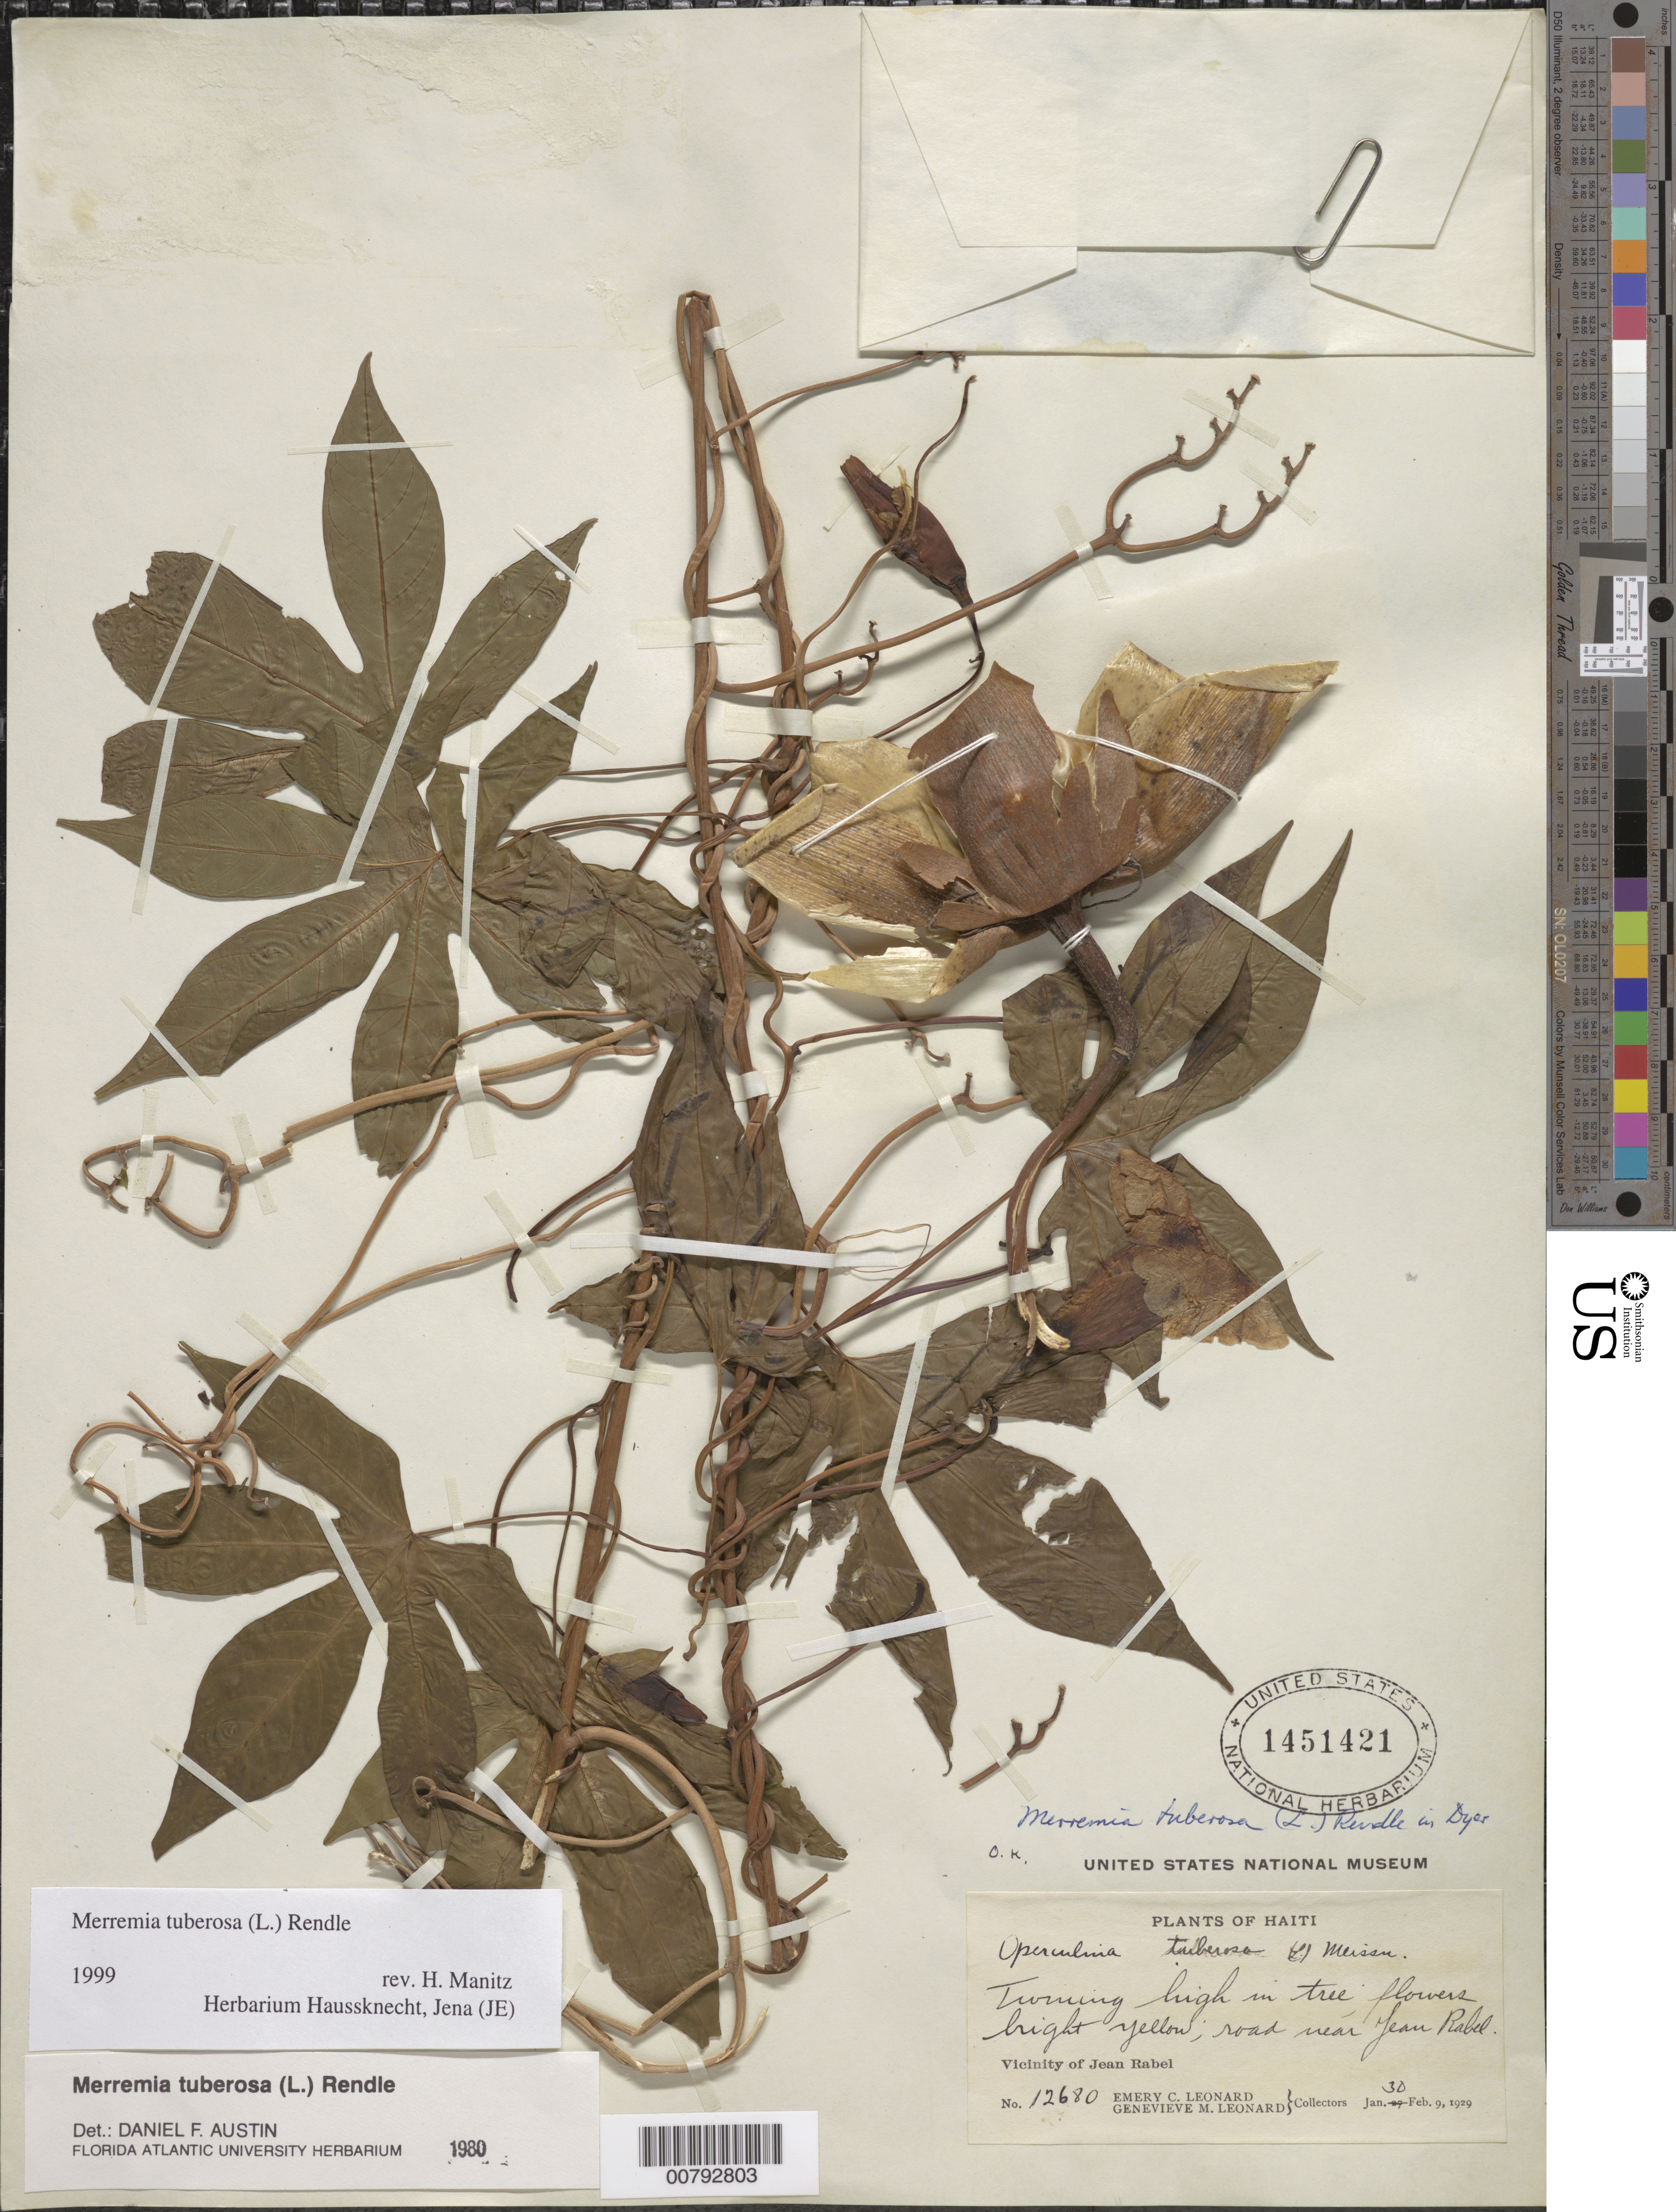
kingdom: Plantae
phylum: Tracheophyta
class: Magnoliopsida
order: Solanales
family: Convolvulaceae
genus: Distimake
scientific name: Distimake tuberosus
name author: (L.) A. R. Simões & Staples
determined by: Strong, Mark T., (BOT), Smithsonian Institution - National Museum of Natural History (UNITED STATES)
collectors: E. C. Leonard & G. M. Leonard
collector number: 12680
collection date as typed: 30 Jan 1929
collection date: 1929-01-30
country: Haiti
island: Hispaniola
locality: Vicinity of Jean Rabel, road near Jean Rabel.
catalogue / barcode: US 1451421